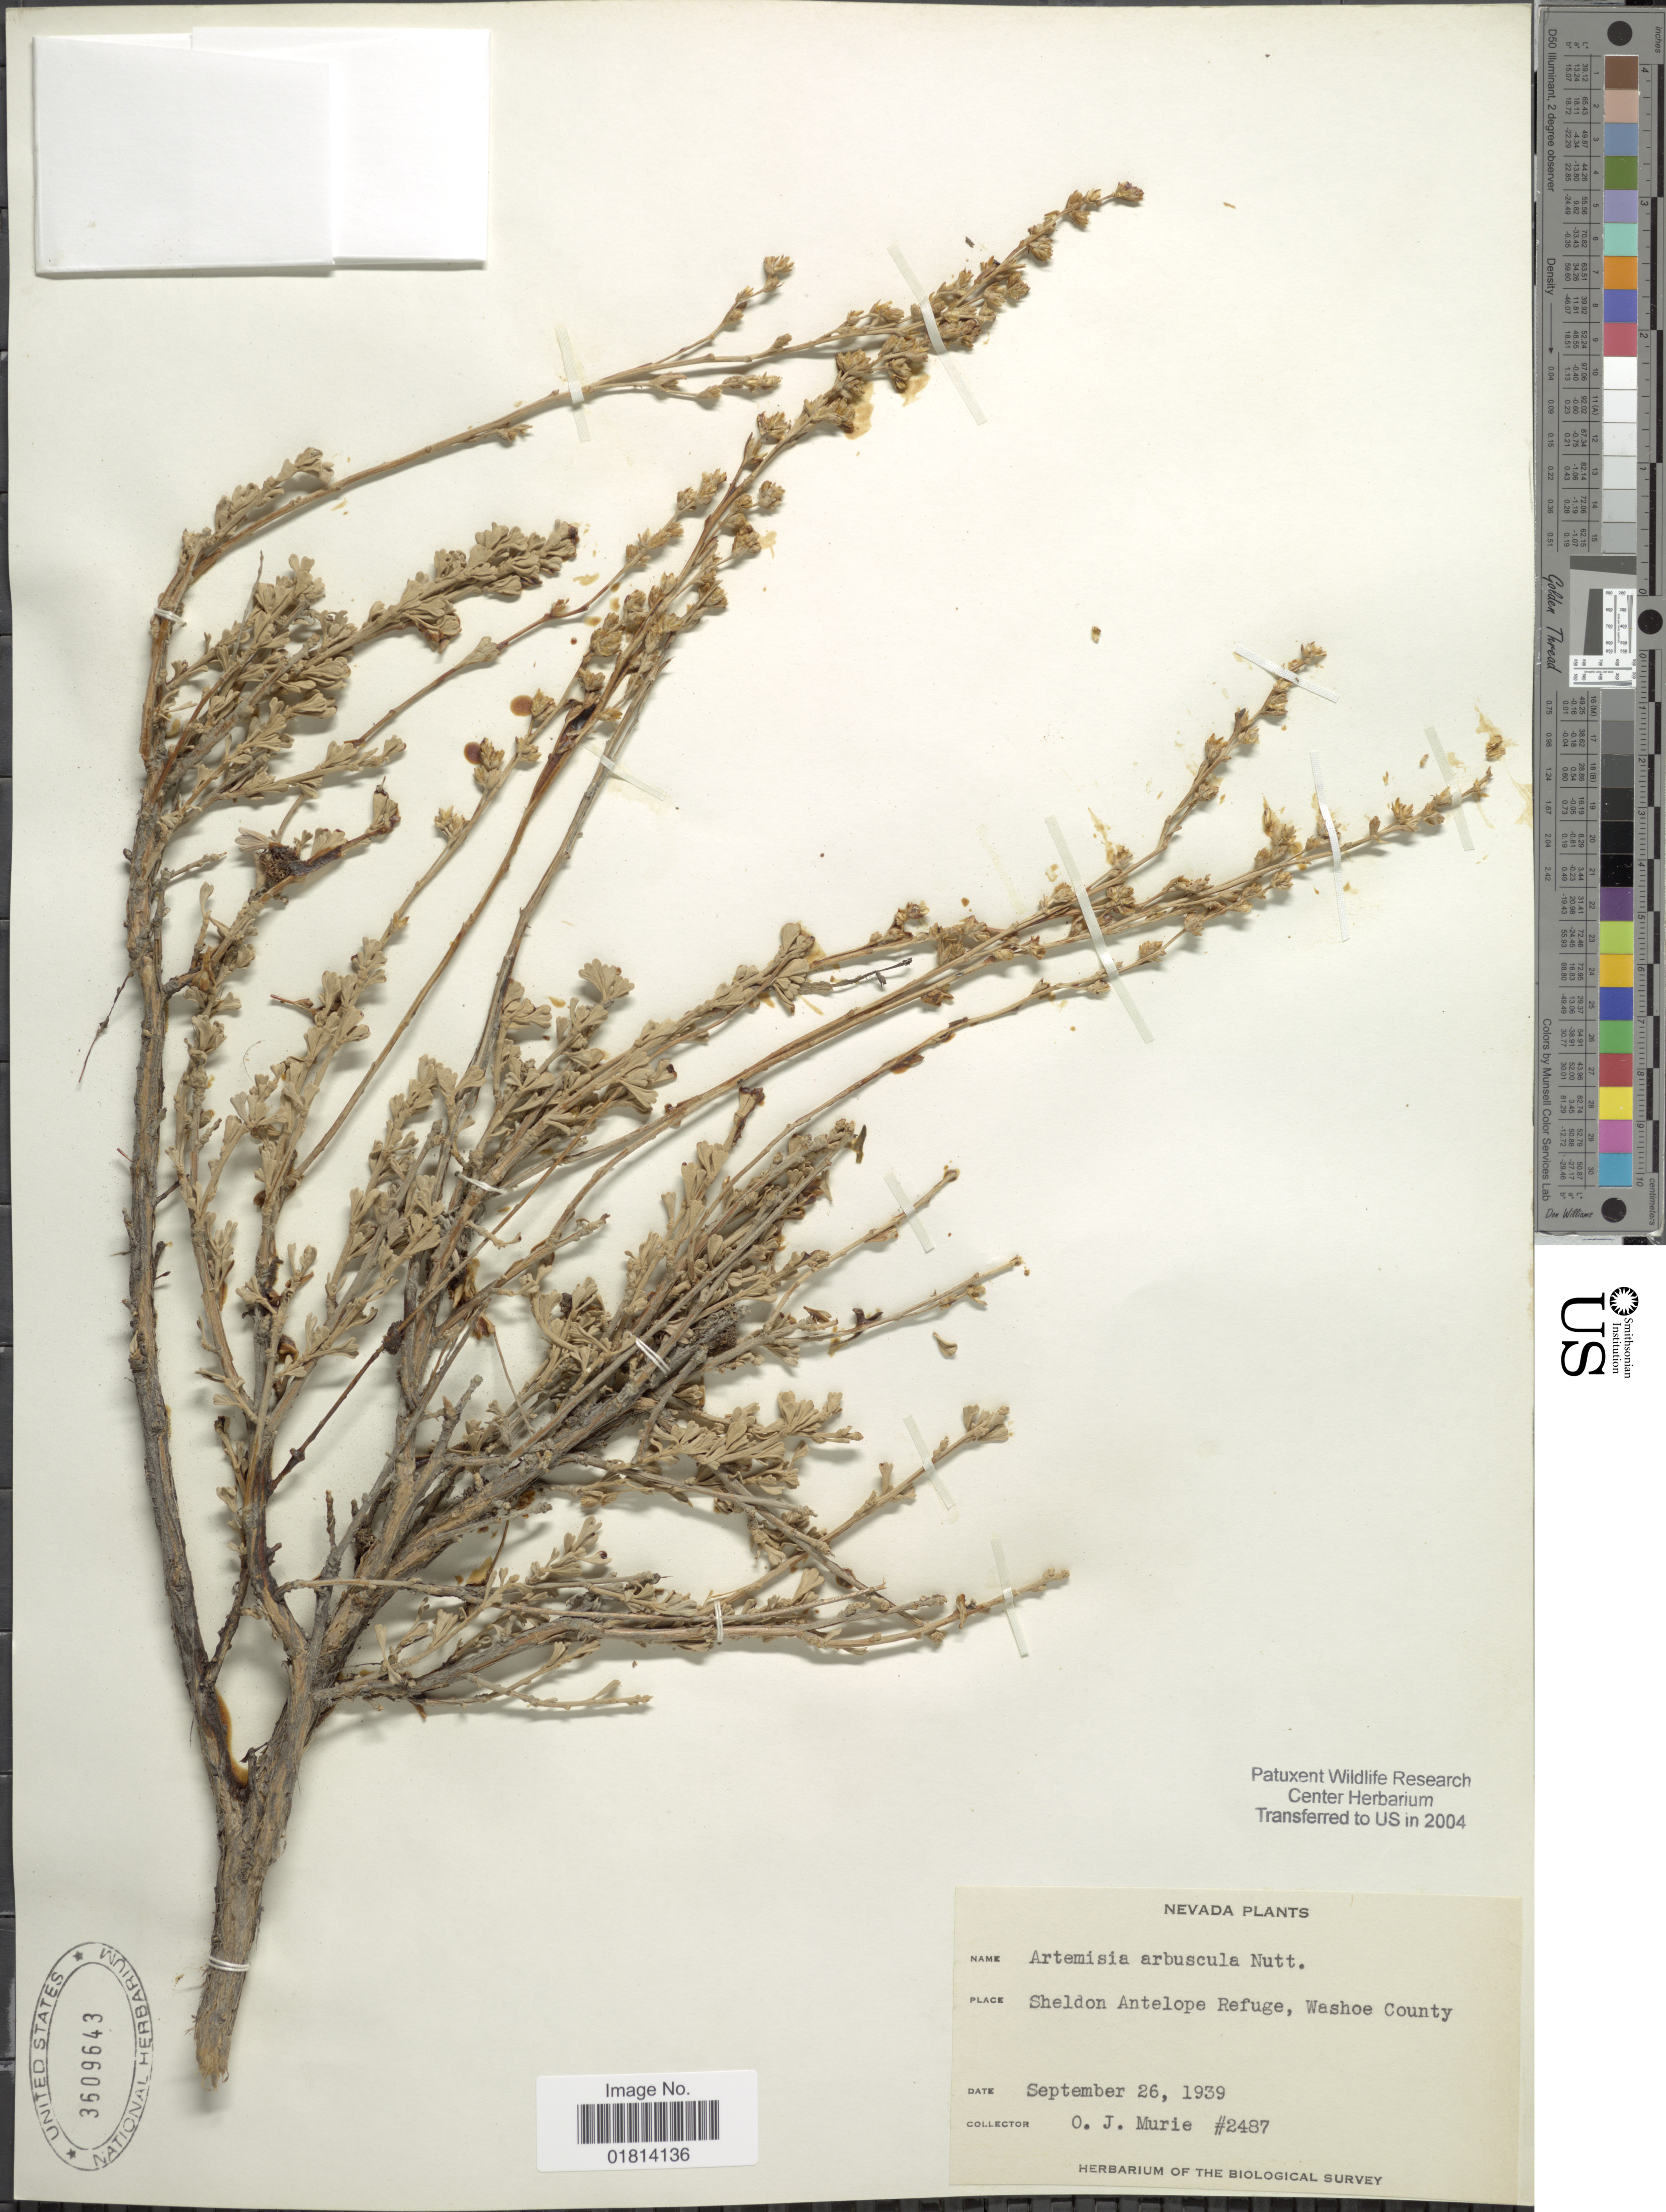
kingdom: Plantae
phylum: Tracheophyta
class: Magnoliopsida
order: Asterales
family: Asteraceae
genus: Artemisia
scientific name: Artemisia arbuscula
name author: Nutt.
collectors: O. Murie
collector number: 2487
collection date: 1939-09-26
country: United States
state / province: Nevada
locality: Sheldon Antelope Refuge, Washoe County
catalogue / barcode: US 3609643